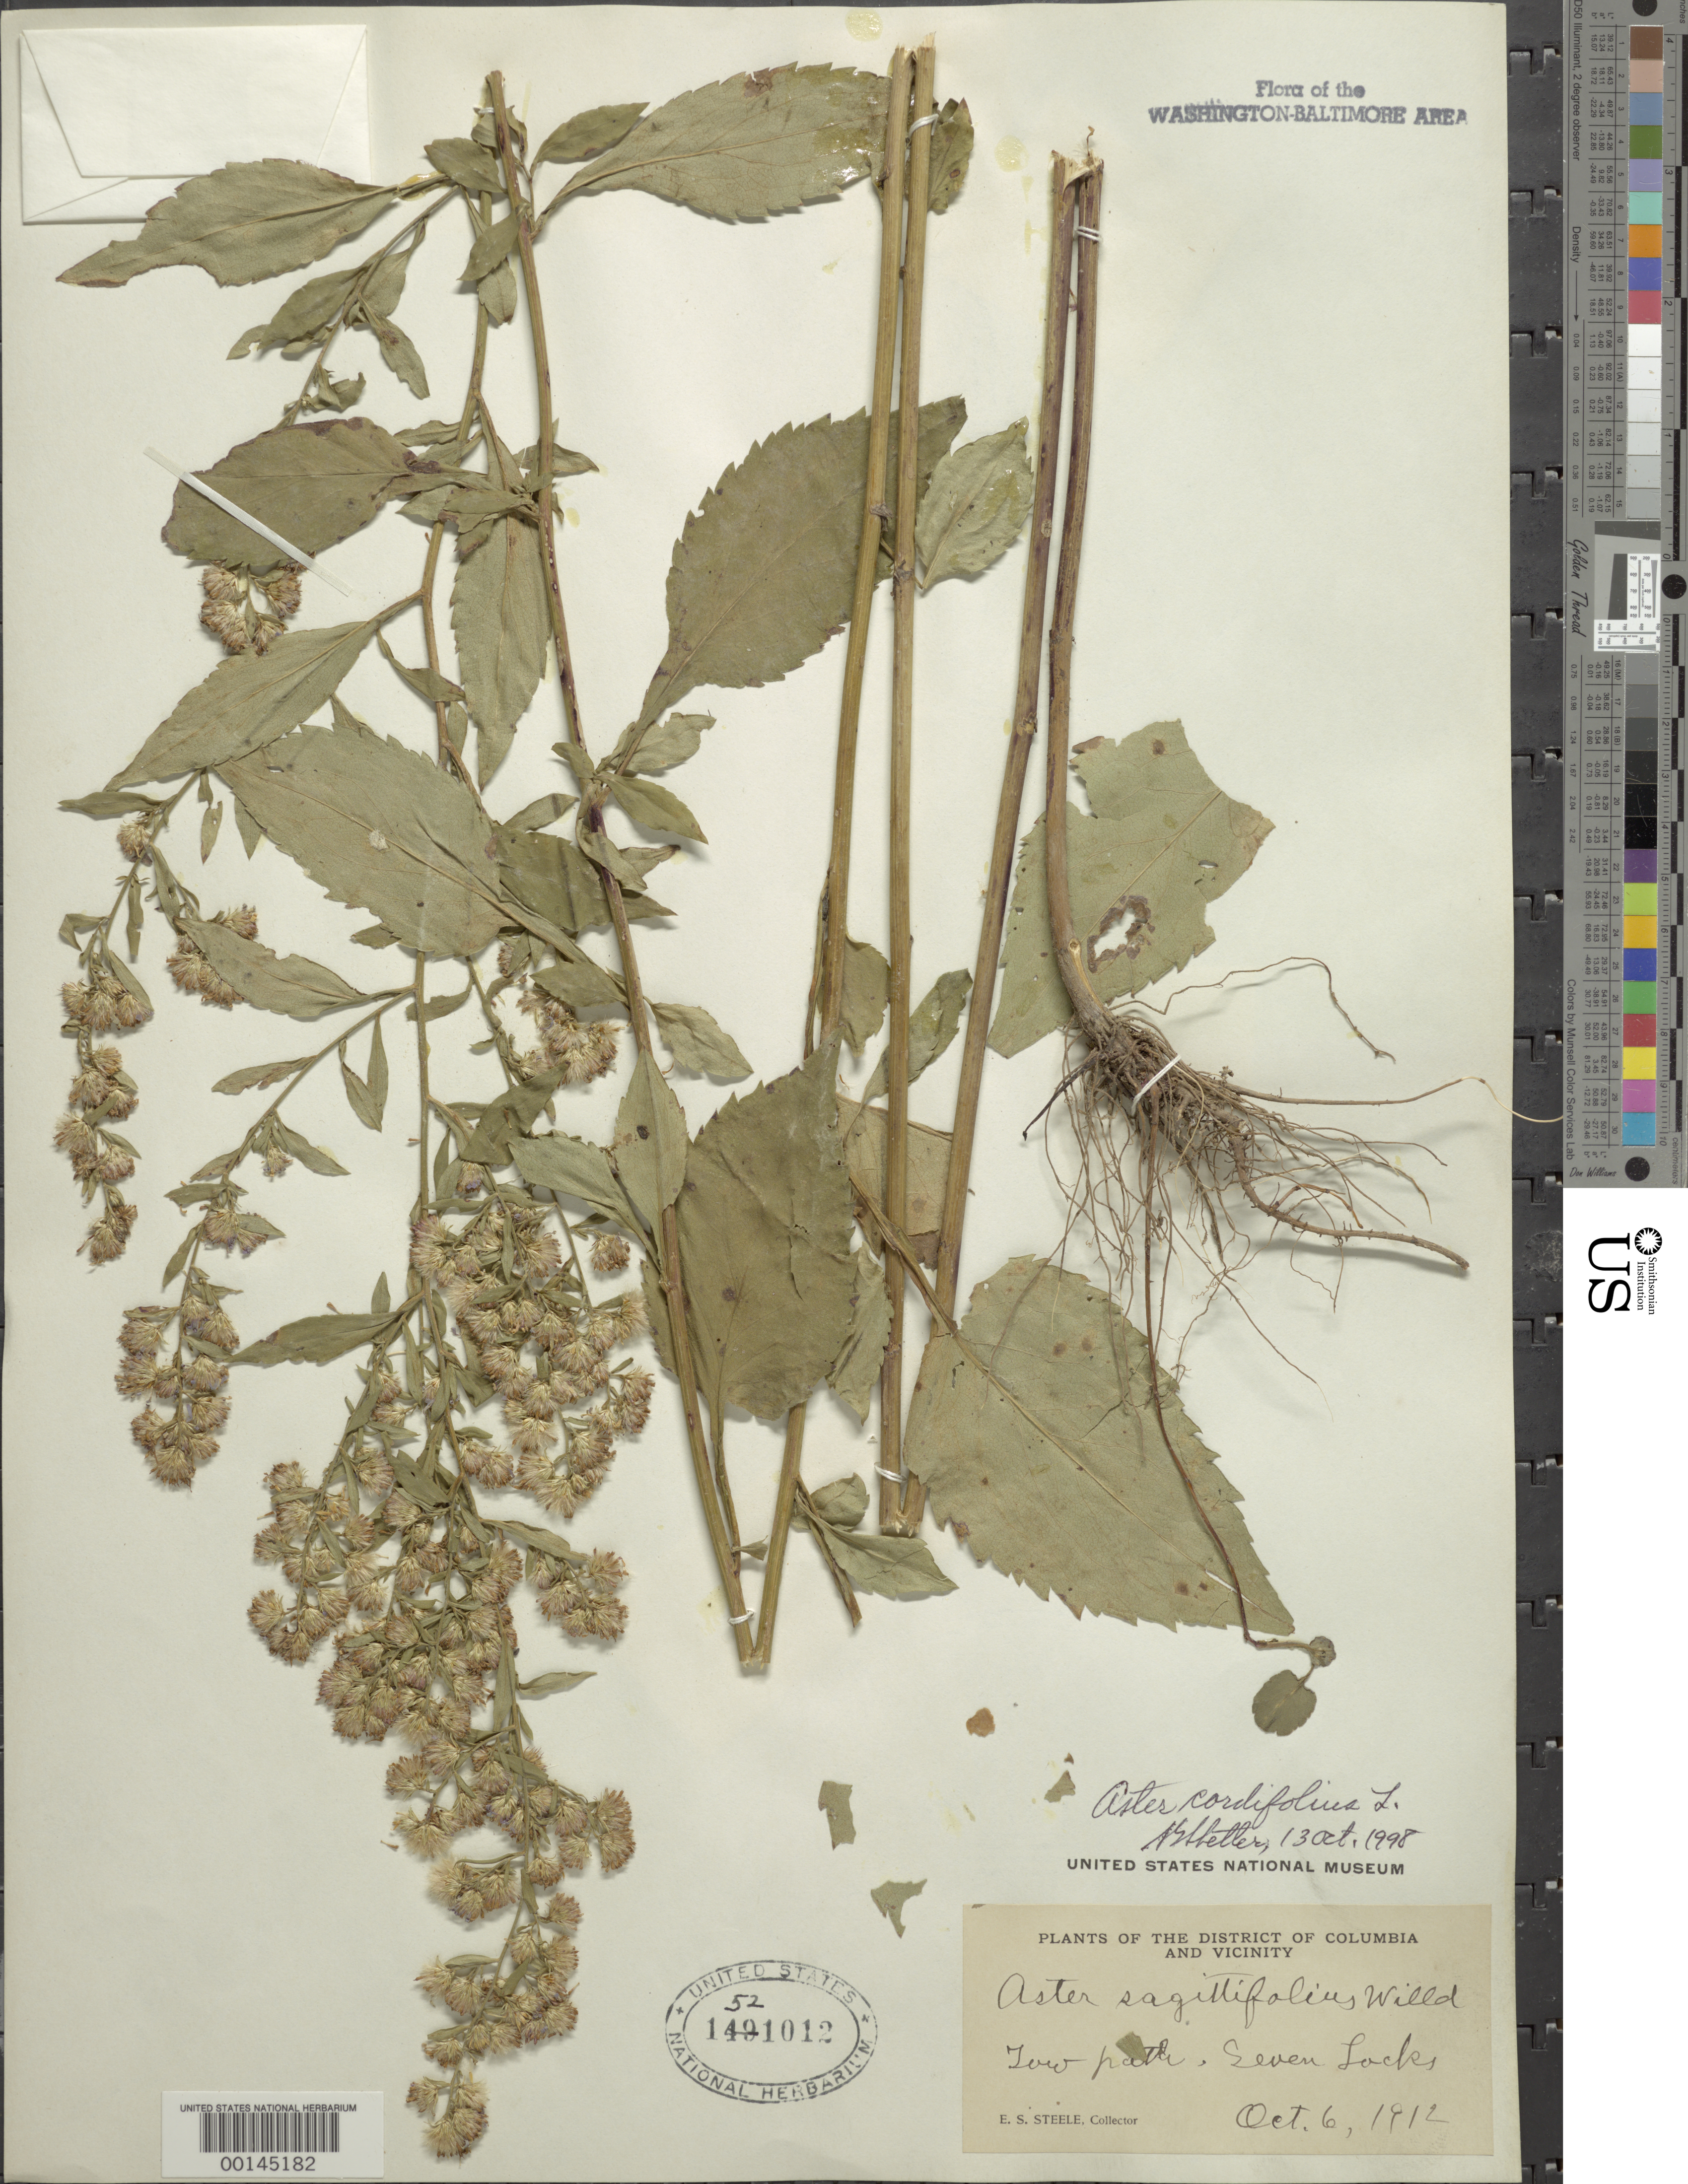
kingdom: Plantae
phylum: Tracheophyta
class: Magnoliopsida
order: Asterales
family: Asteraceae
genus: Symphyotrichum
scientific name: Symphyotrichum cordifolium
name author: (L.) G.L. Nesom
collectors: E. Steele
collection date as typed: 06 Oct 1912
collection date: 1912-10-06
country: United States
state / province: Maryland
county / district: Montgomery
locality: Seven Locks Towpath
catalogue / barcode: US 1521012